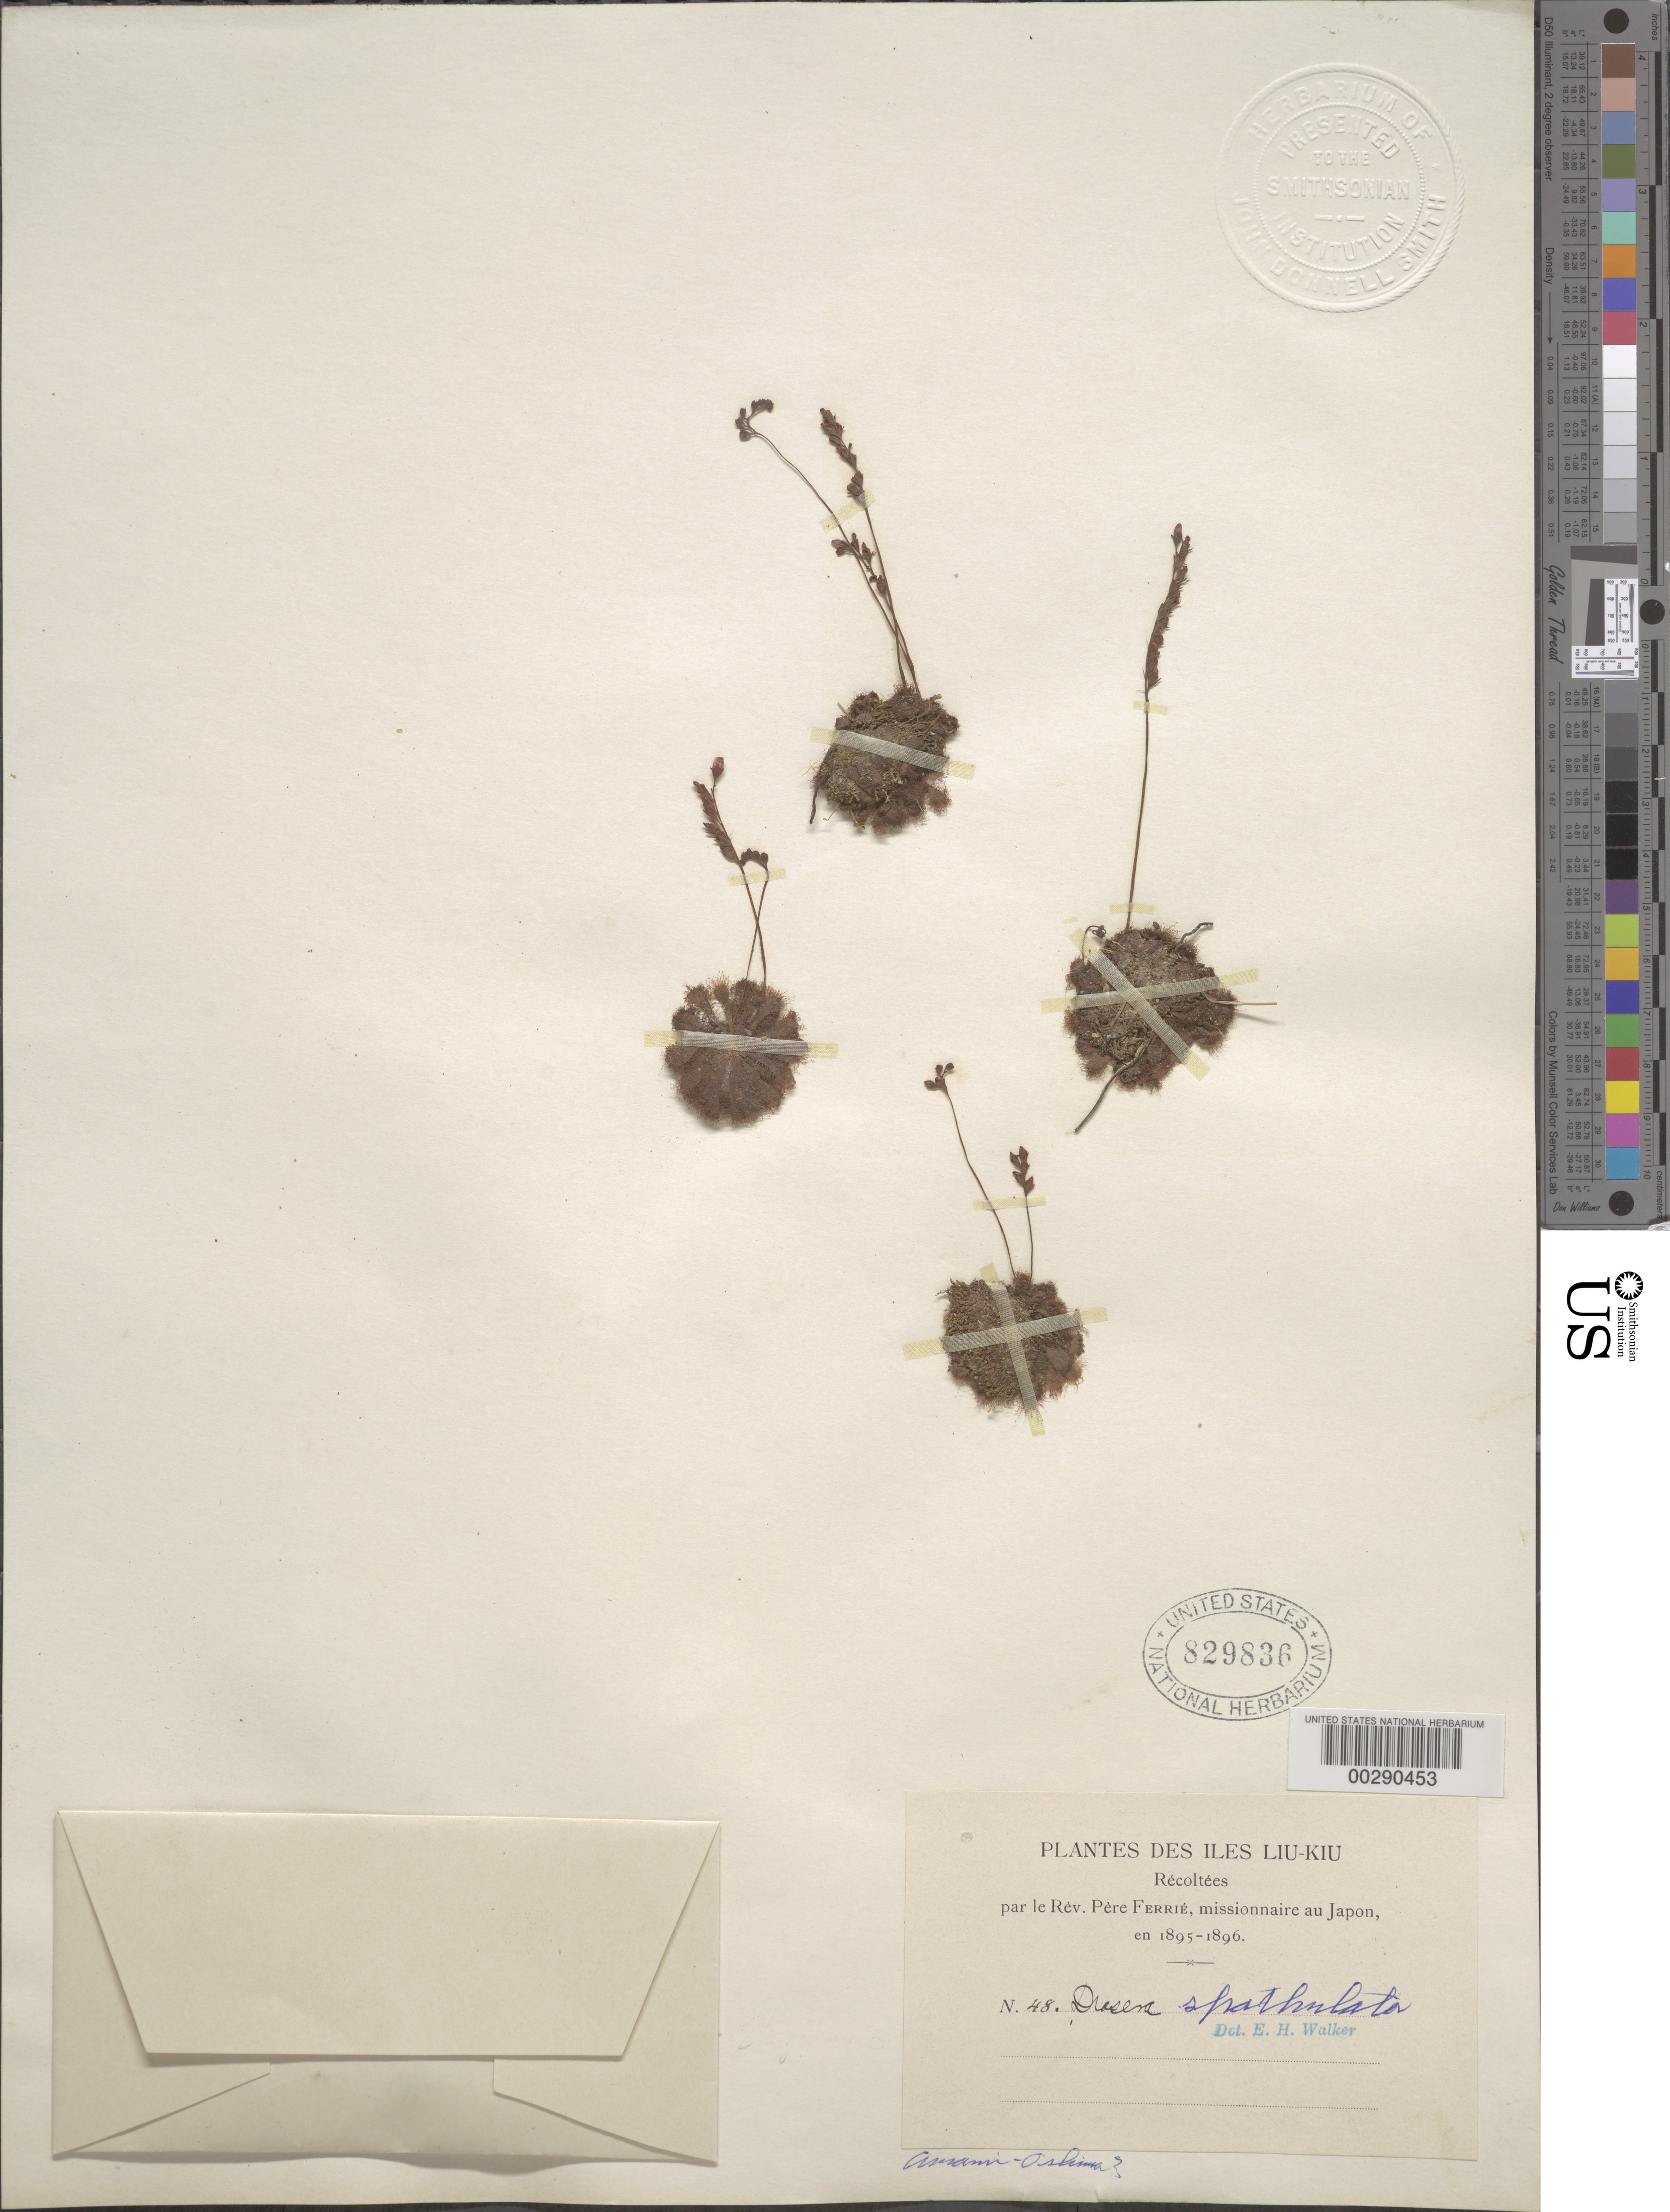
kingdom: Plantae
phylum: Tracheophyta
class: Magnoliopsida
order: Caryophyllales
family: Droseraceae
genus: Drosera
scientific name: Drosera spathulata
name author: Labill.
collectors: F. Ferrie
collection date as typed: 1895 to -- -- 1896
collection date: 1895/1896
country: Japan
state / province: Okinawa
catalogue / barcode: US 829836